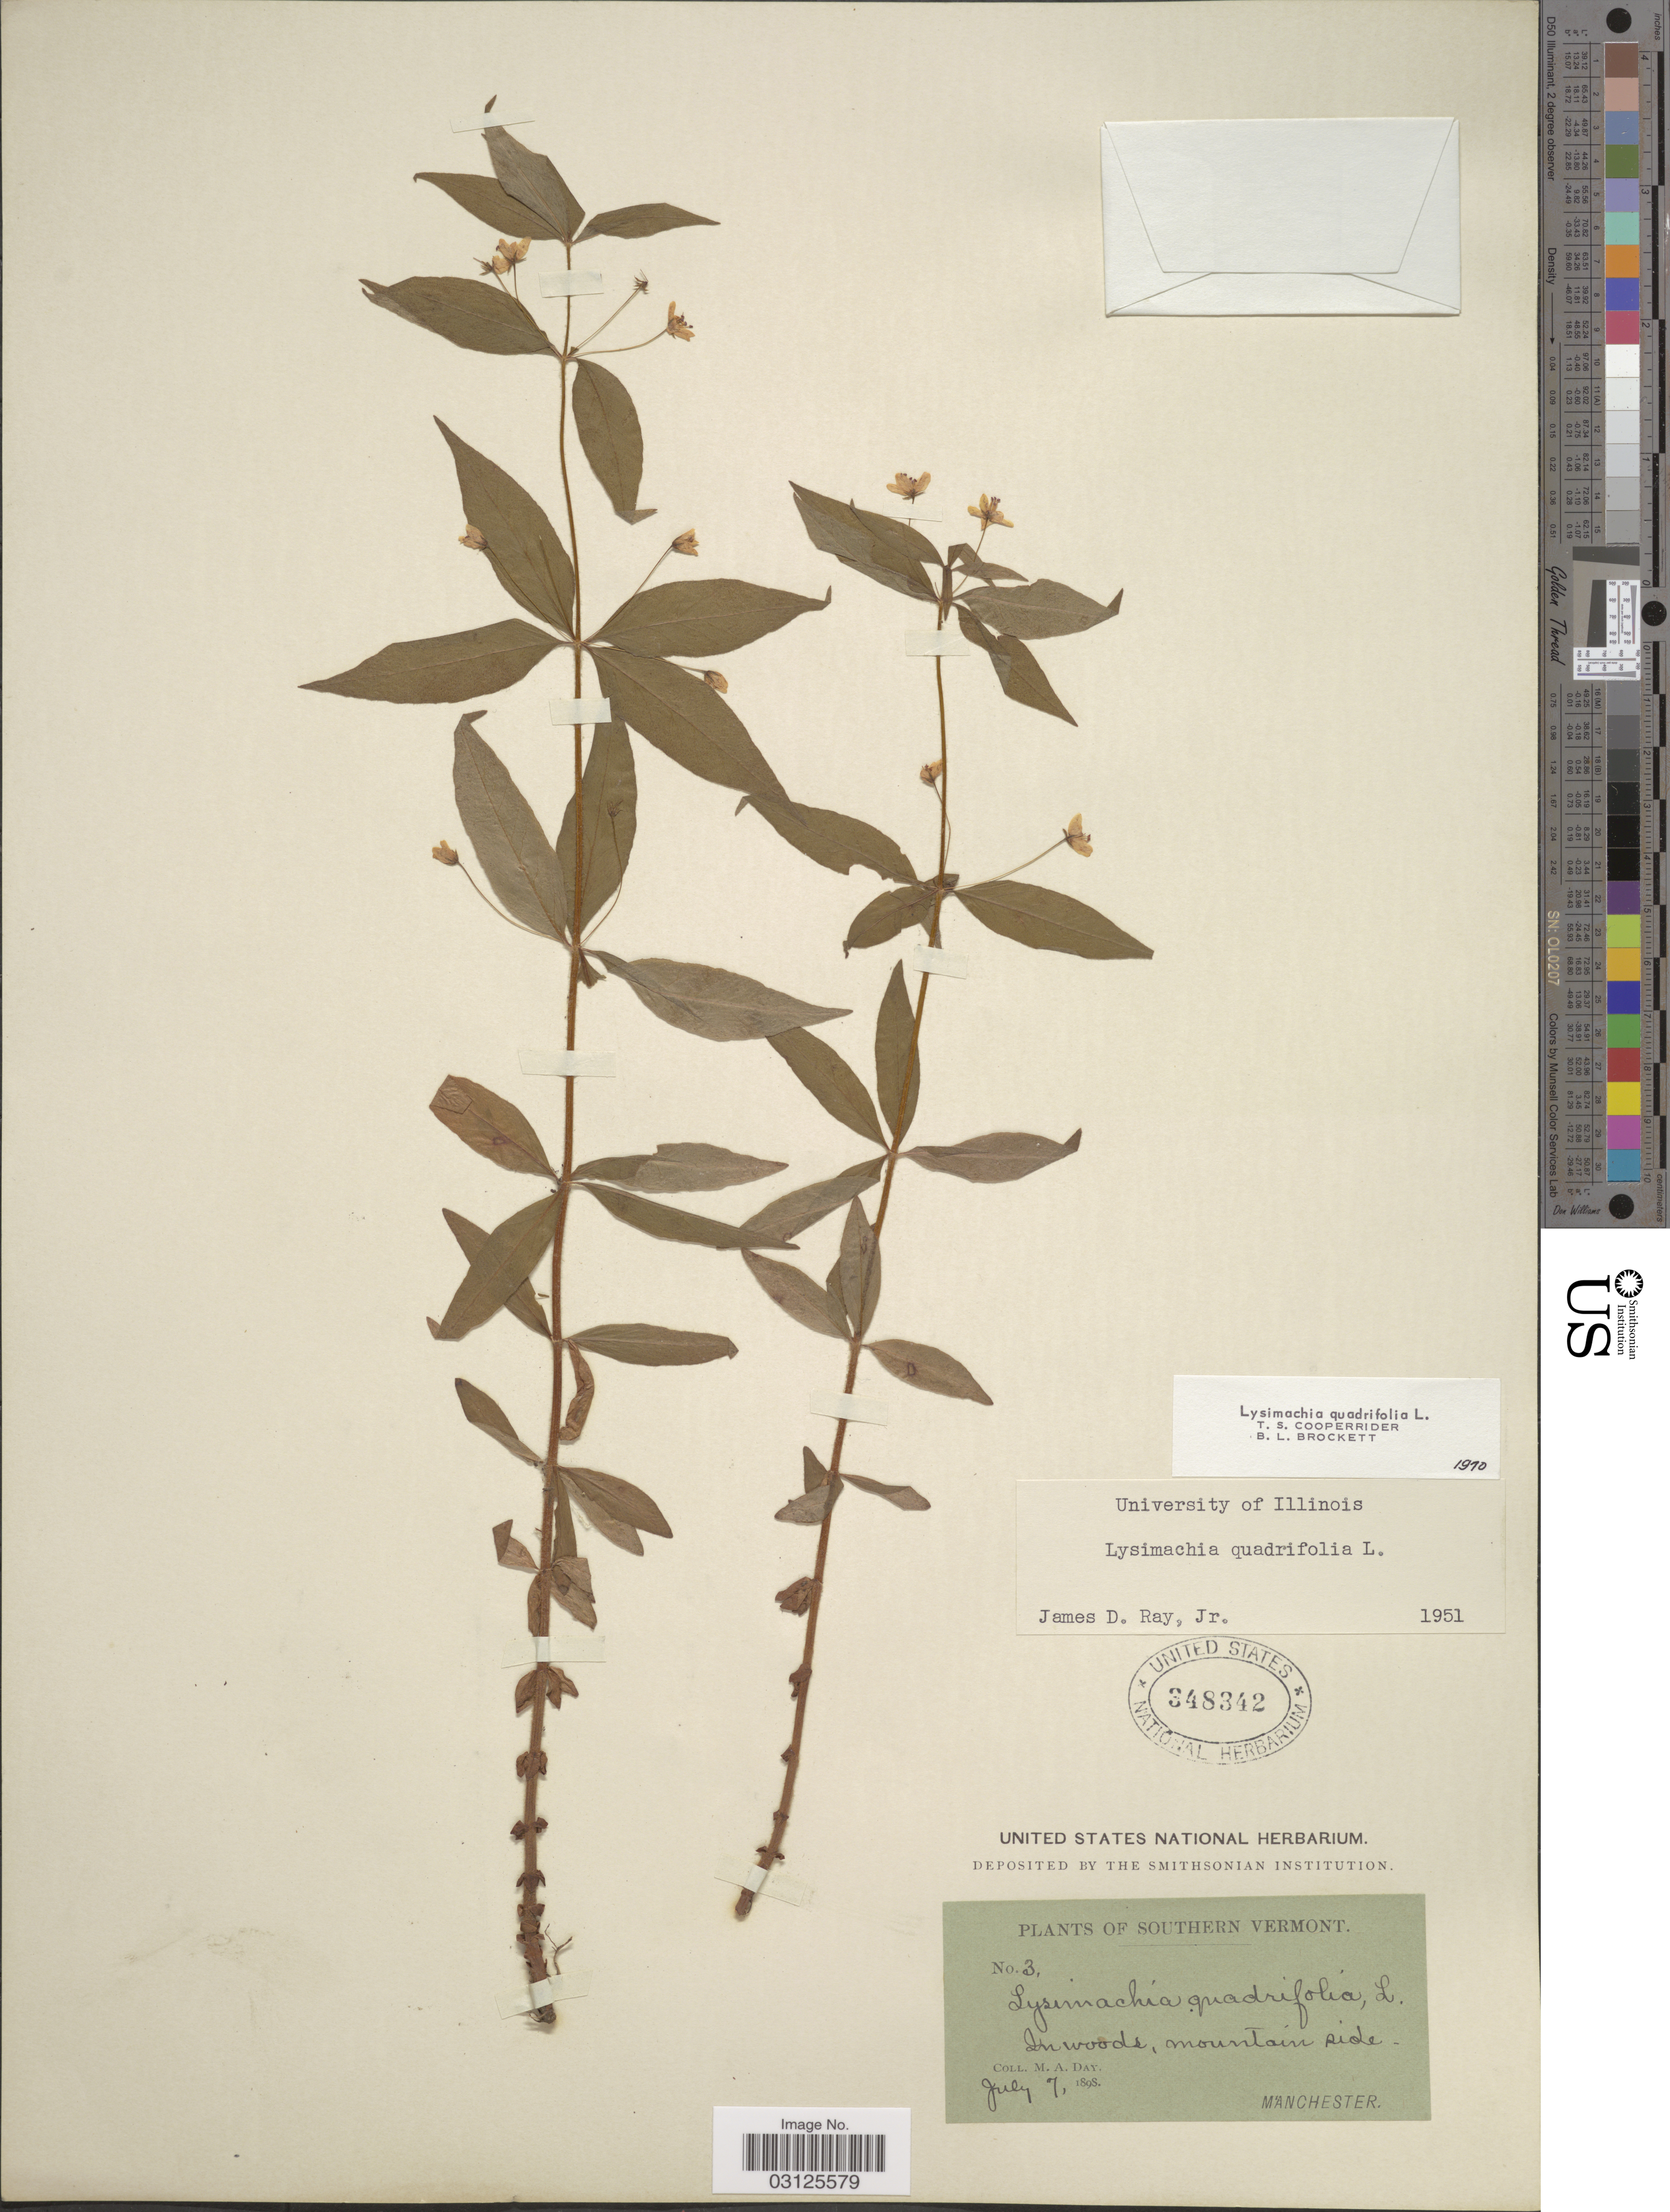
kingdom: Plantae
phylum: Tracheophyta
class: Magnoliopsida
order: Ericales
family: Primulaceae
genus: Lysimachia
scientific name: Lysimachia quadrifolia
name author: L.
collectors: M. Day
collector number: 3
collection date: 1898-07-07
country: United States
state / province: Vermont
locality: Southern Vermont, In woods, mountain side, Manchester.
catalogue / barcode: US 348342